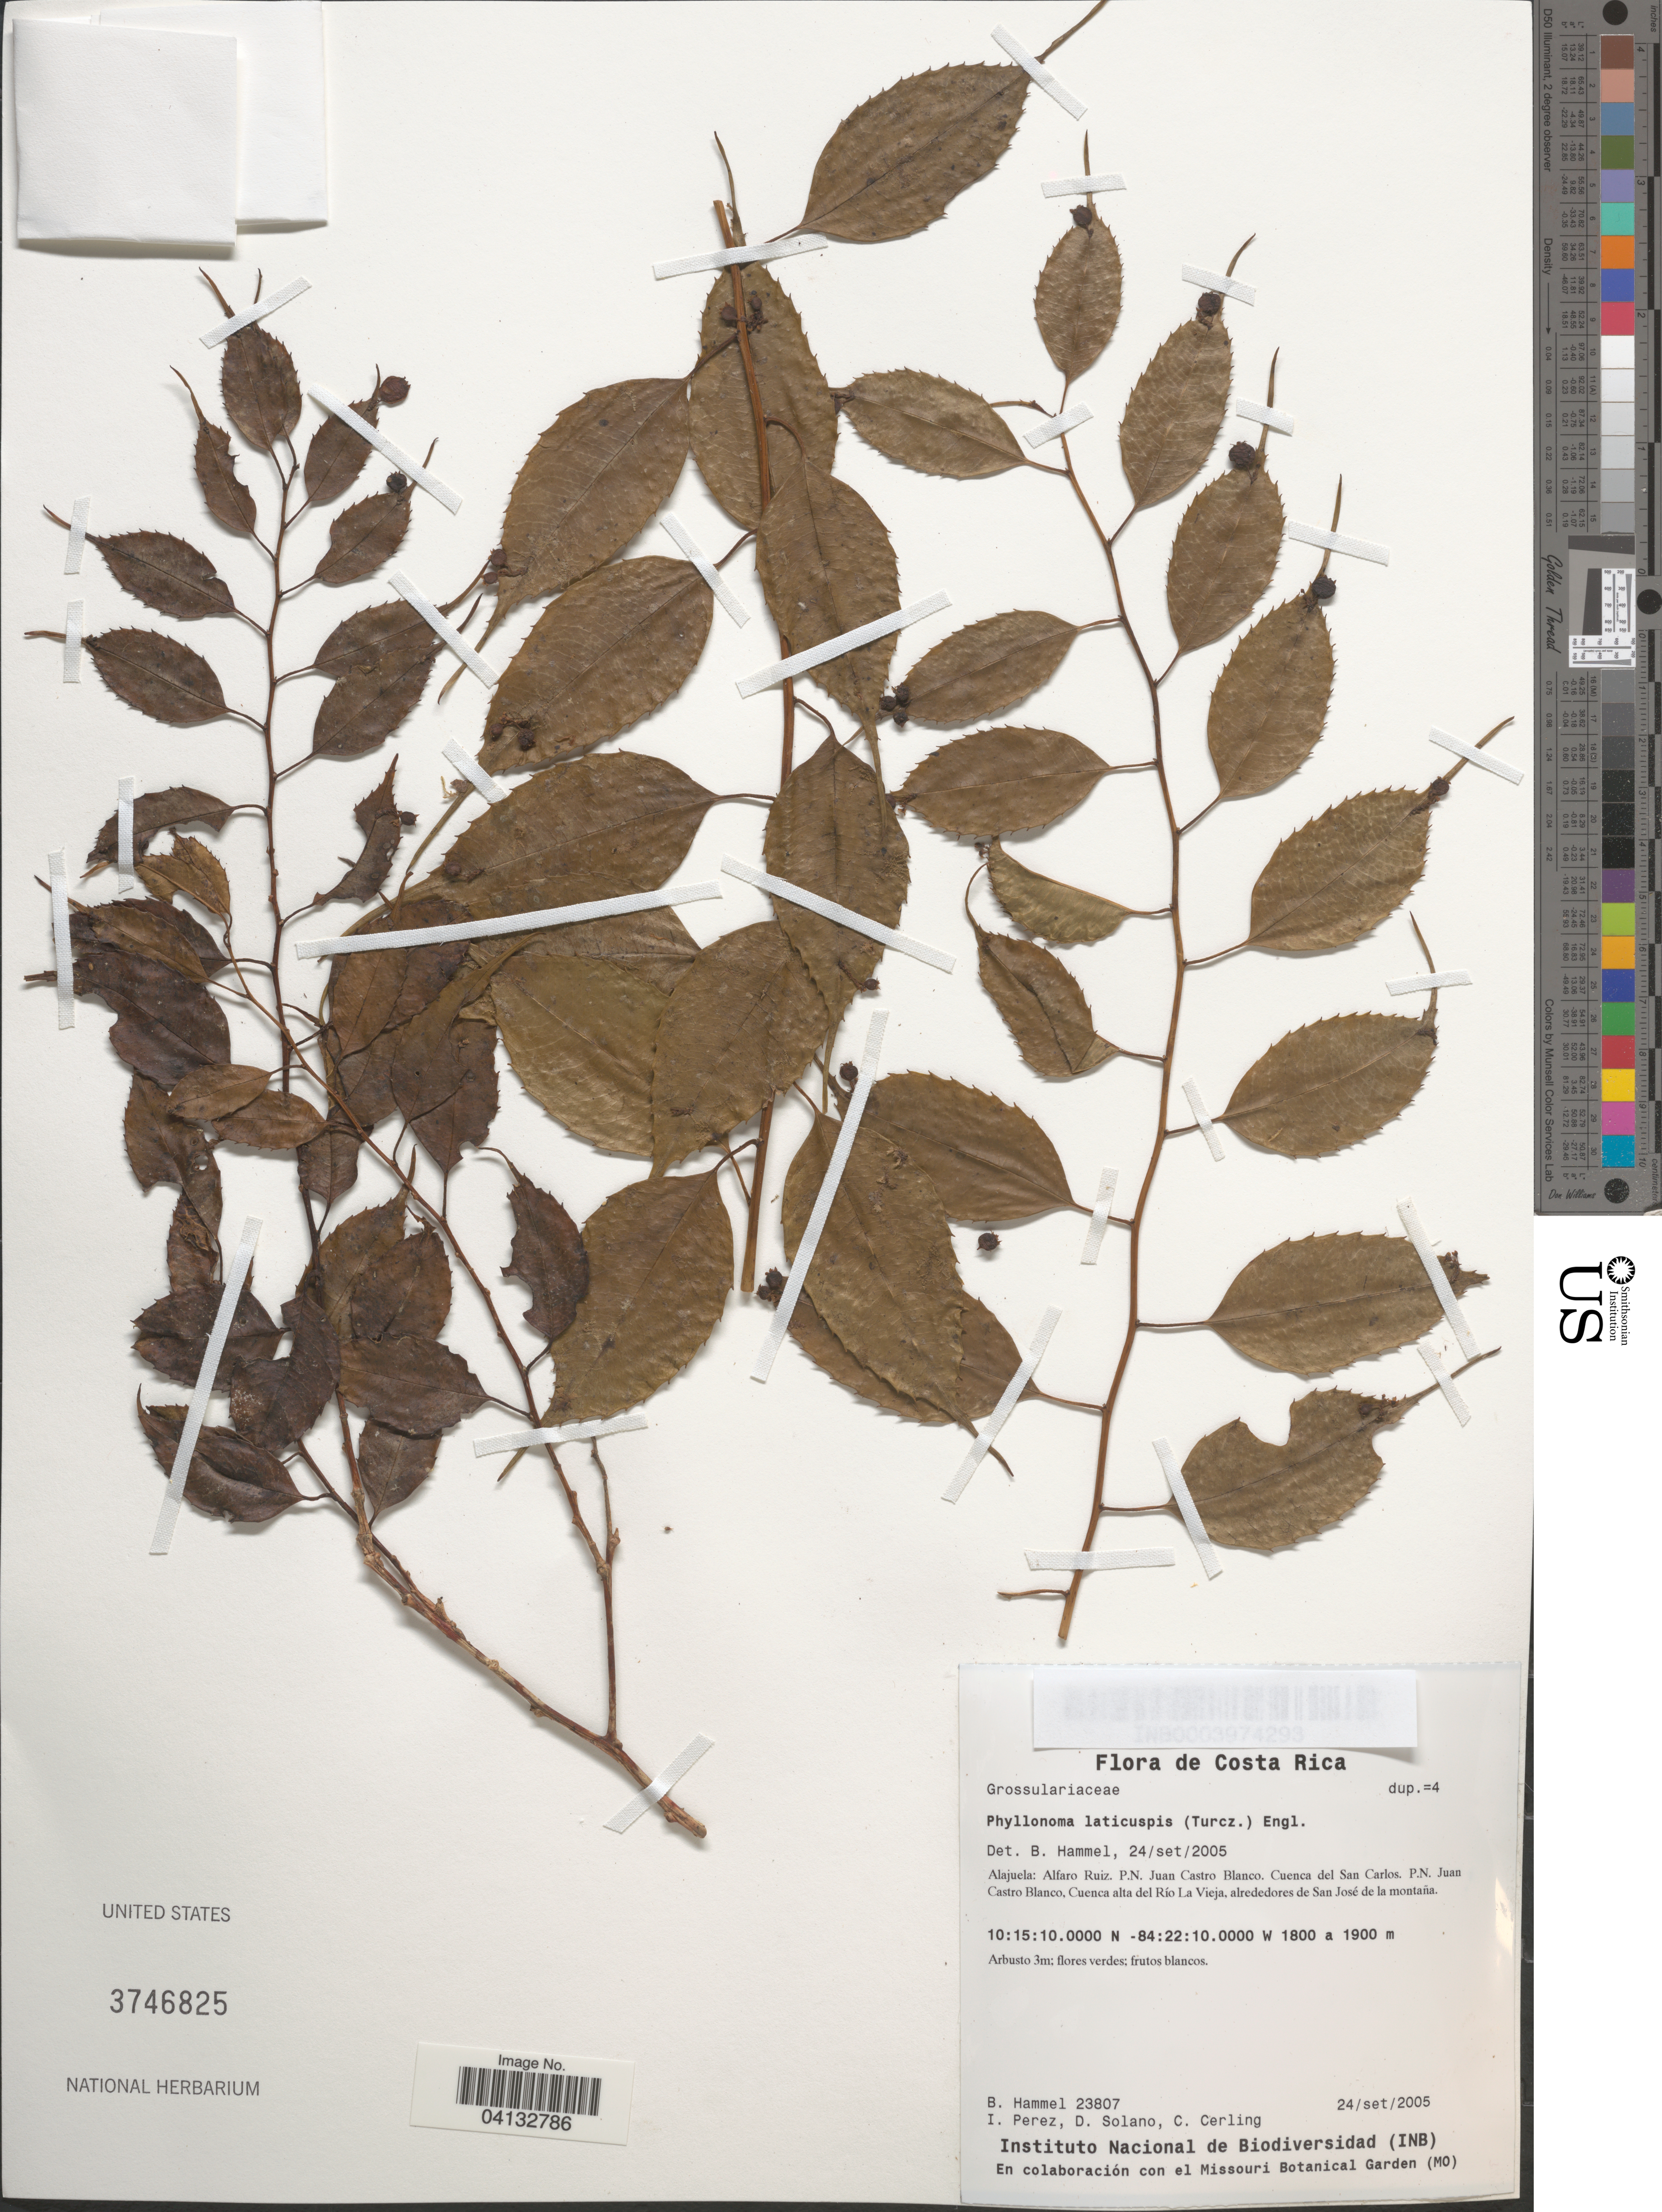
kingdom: Plantae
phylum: Tracheophyta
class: Magnoliopsida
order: Aquifoliales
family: Phyllonomaceae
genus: Phyllonoma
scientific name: Phyllonoma laticuspis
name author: (Turcz.) Engl.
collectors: B. Hammel, I. Pérez, D. Solano & C. Cerling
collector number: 23807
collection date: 2005-09-24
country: Costa Rica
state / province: Alajuela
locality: Alfaro Ruiz. P.N. Juan Castro Blanco. Cuenca del San Carlos. P.N. Juan Castro Blanco, Cuenca alta del Río La Vieja, alrededores de San José de la montaña.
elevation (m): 1800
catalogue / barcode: US 3746825